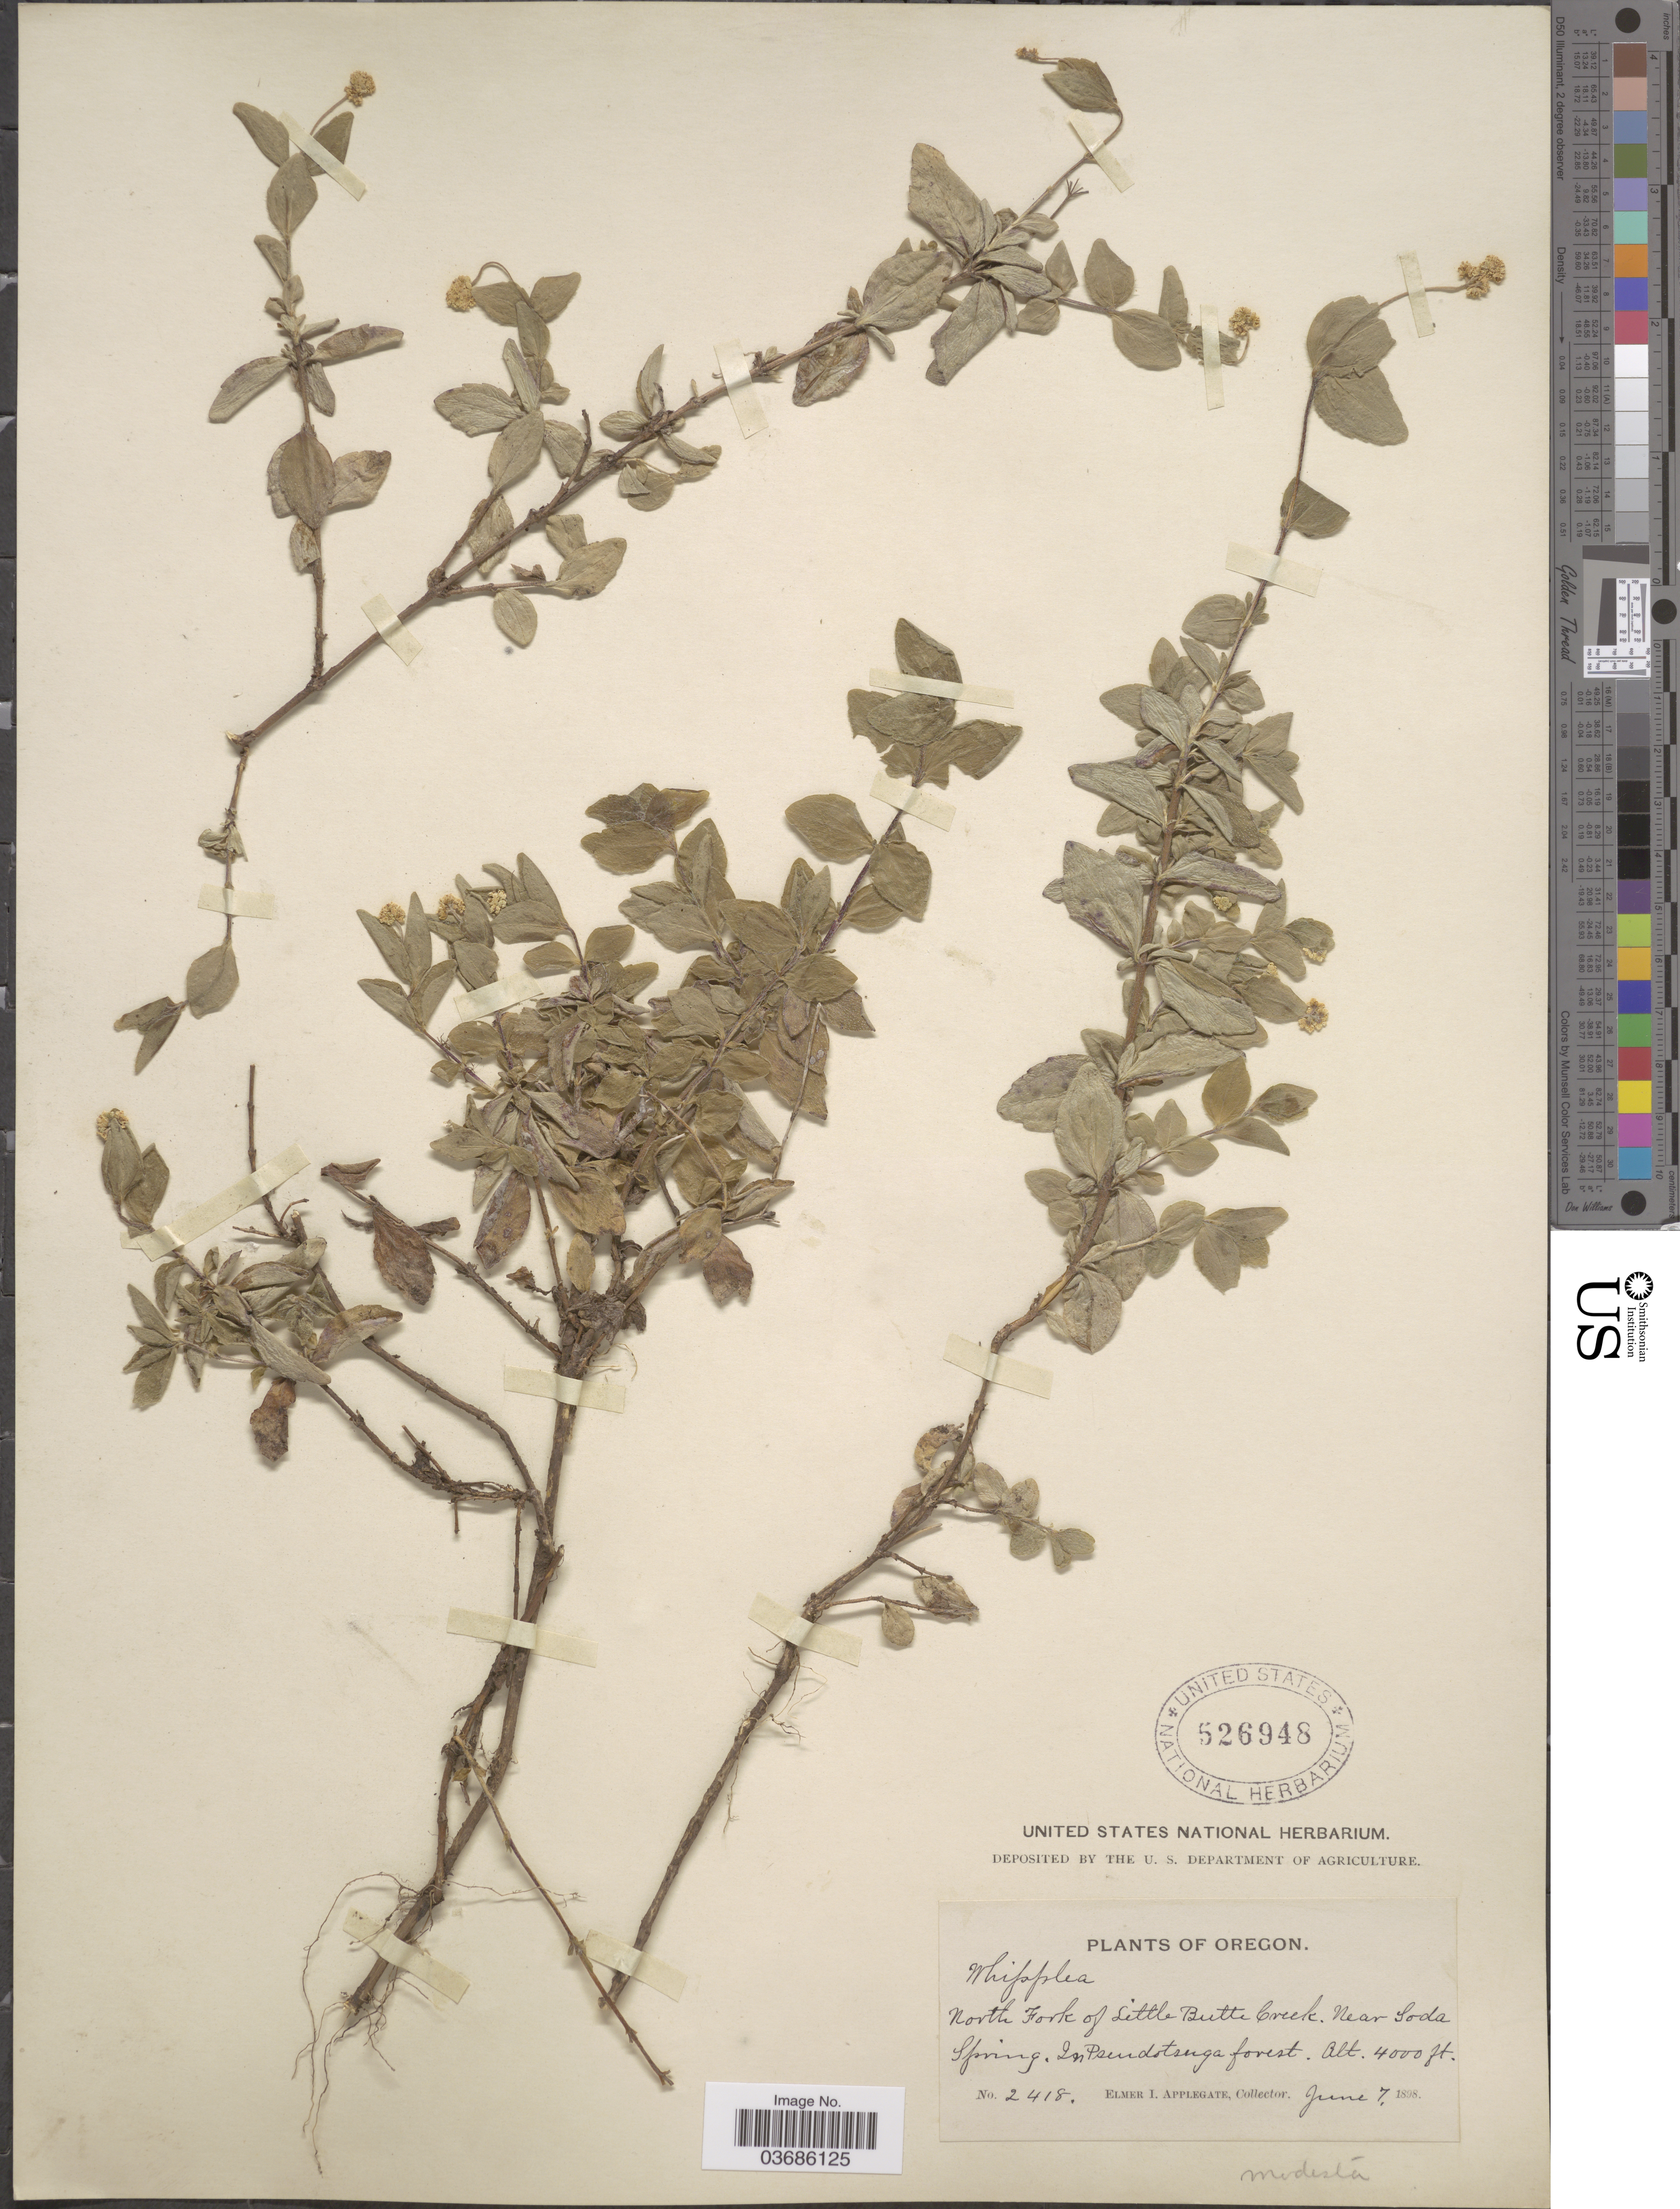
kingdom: Plantae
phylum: Tracheophyta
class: Magnoliopsida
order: Cornales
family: Hydrangeaceae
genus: Whipplea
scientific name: Whipplea modesta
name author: Torr.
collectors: E. I. Applegate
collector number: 2418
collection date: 1898-06-07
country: United States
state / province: Oregon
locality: North Fork of Little Butte Creek. Near Soda Spring.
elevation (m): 1219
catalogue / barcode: US 526948